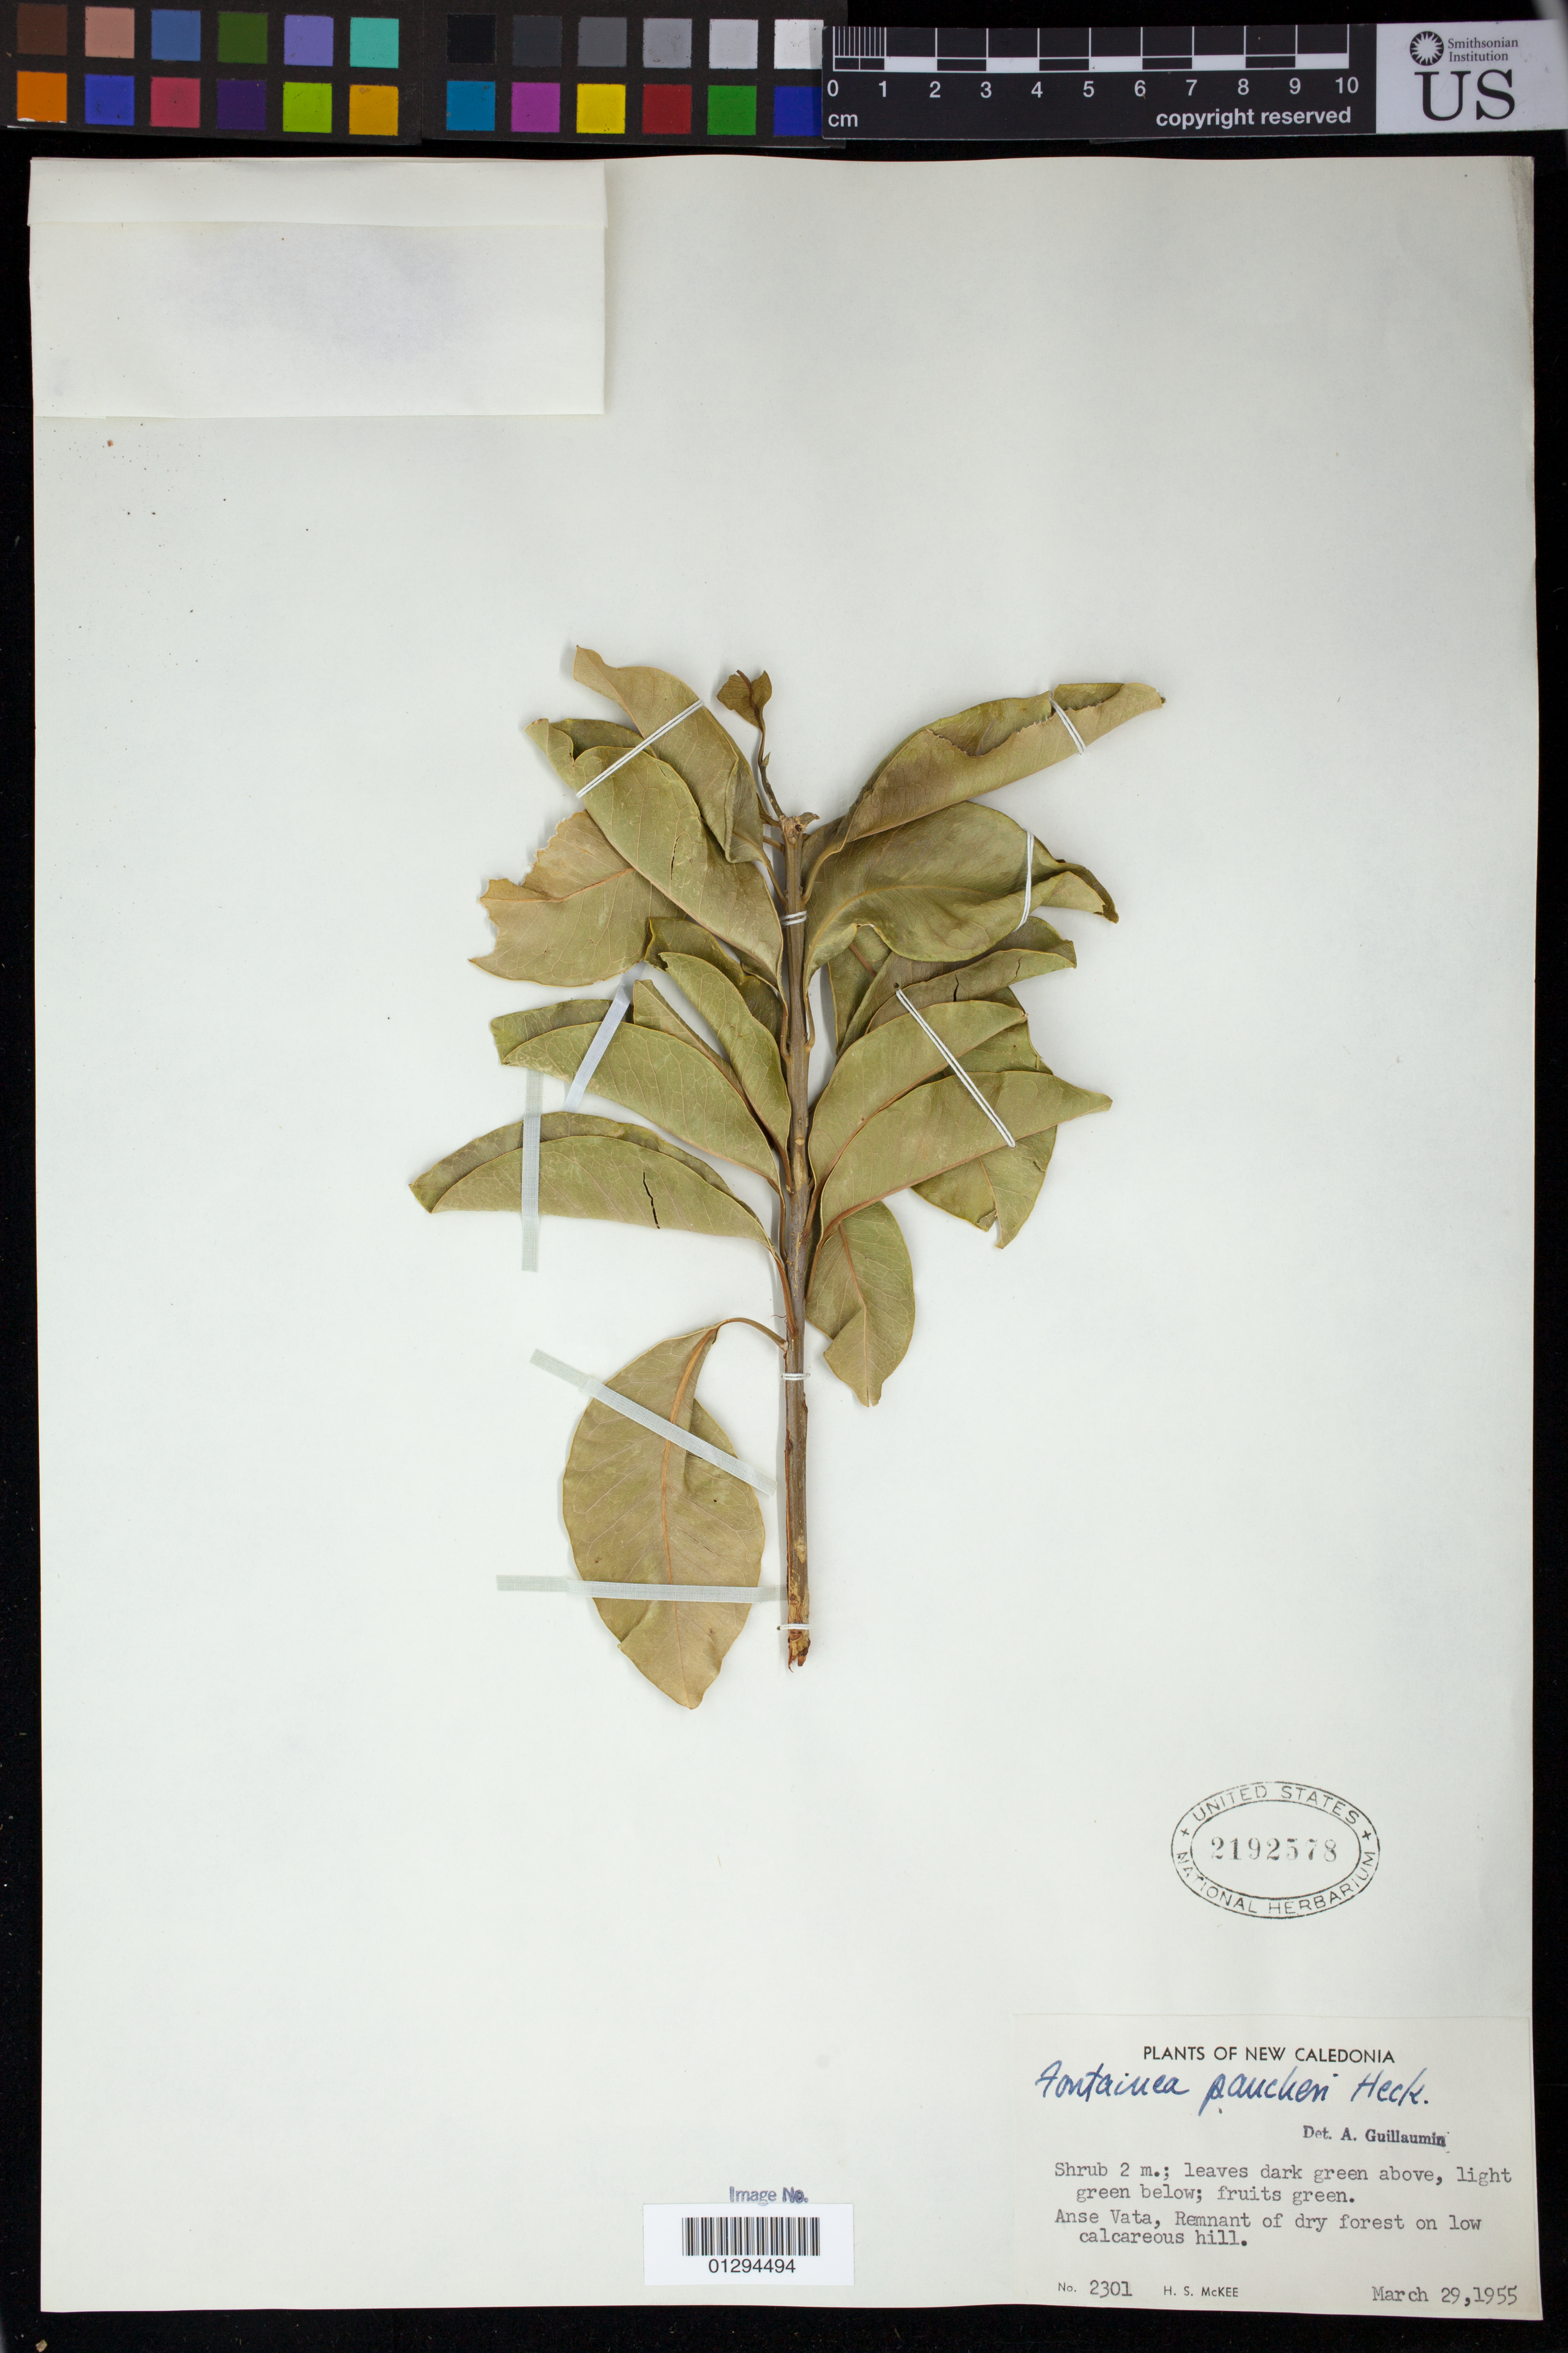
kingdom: Plantae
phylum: Tracheophyta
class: Magnoliopsida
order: Malpighiales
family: Euphorbiaceae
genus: Fontainea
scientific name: Fontainea pancheri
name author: (Baill.) Heckel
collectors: H. S. McKee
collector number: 2301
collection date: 1955-03-29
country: New Caledonia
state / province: South Province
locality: Anse Vata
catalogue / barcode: US 2192578